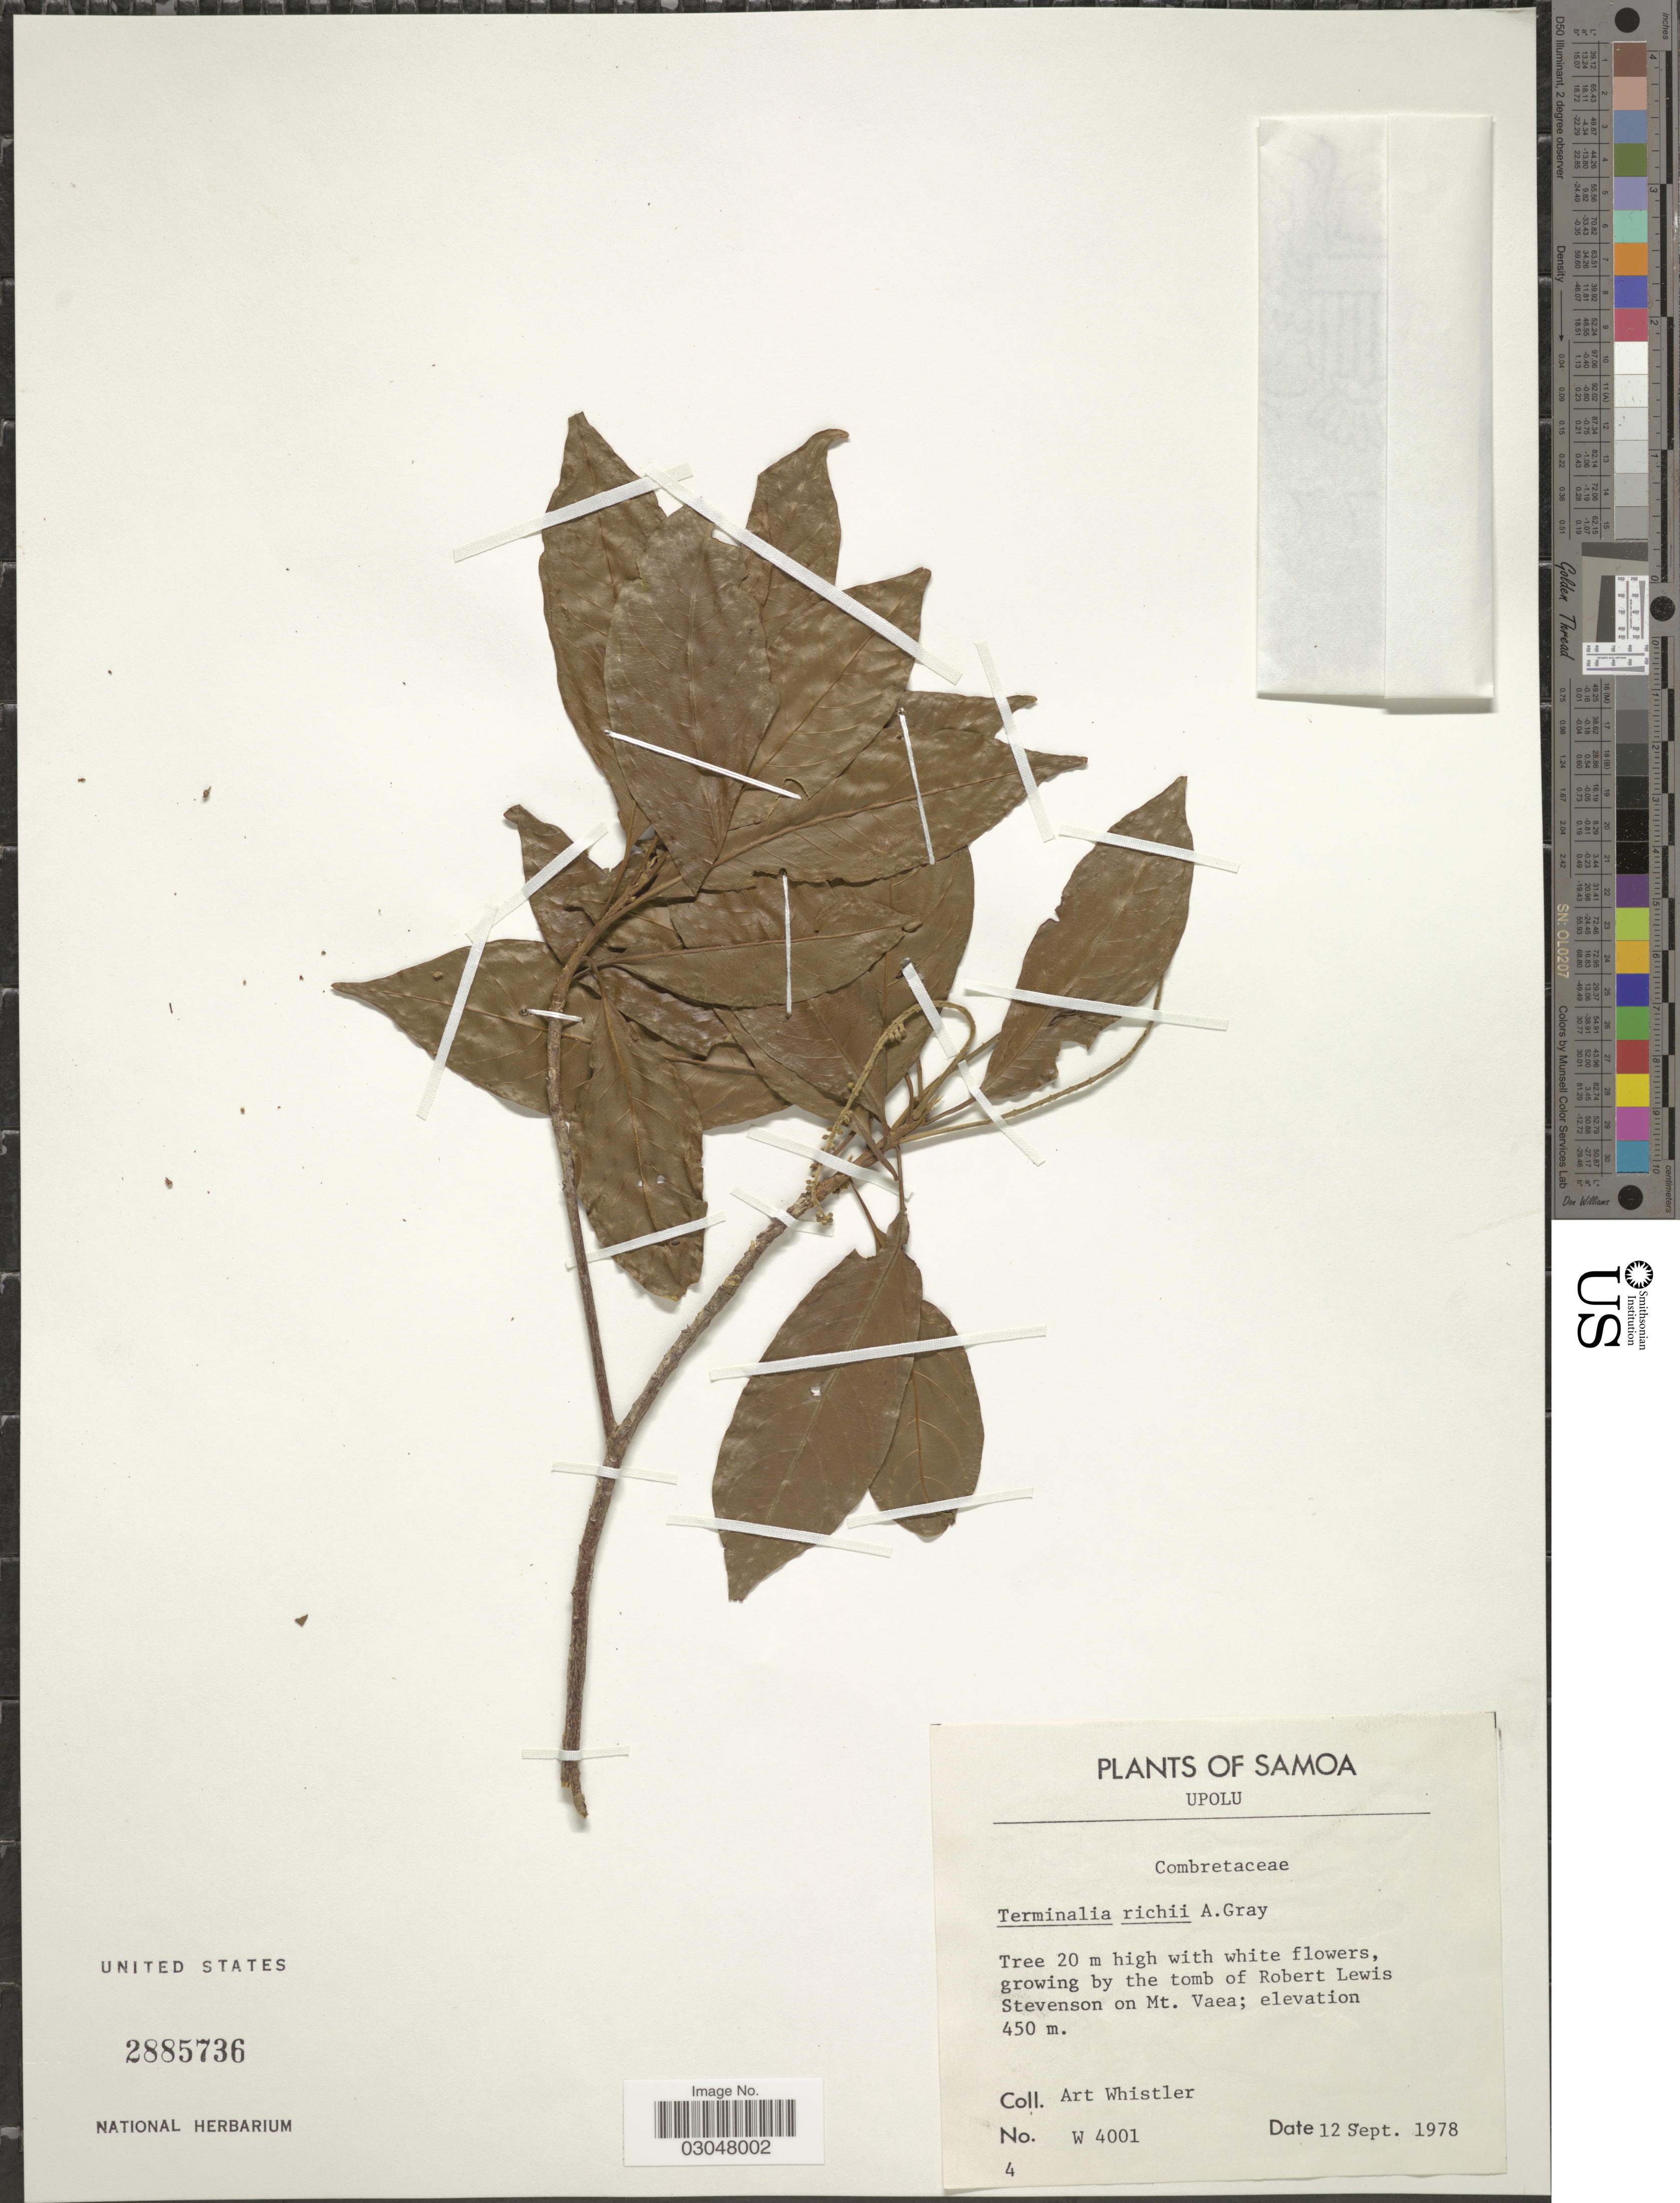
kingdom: Plantae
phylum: Tracheophyta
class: Magnoliopsida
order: Myrtales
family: Combretaceae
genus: Terminalia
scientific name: Terminalia richii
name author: A. Gray in Wilkes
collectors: A. Whistler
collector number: W4001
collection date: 1978-09-12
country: Samoa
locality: Samoa. Upolu. Growing by the tomb of Robert Lewis Stevenson on Mt. Vaea.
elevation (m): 450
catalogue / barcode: US 2885736